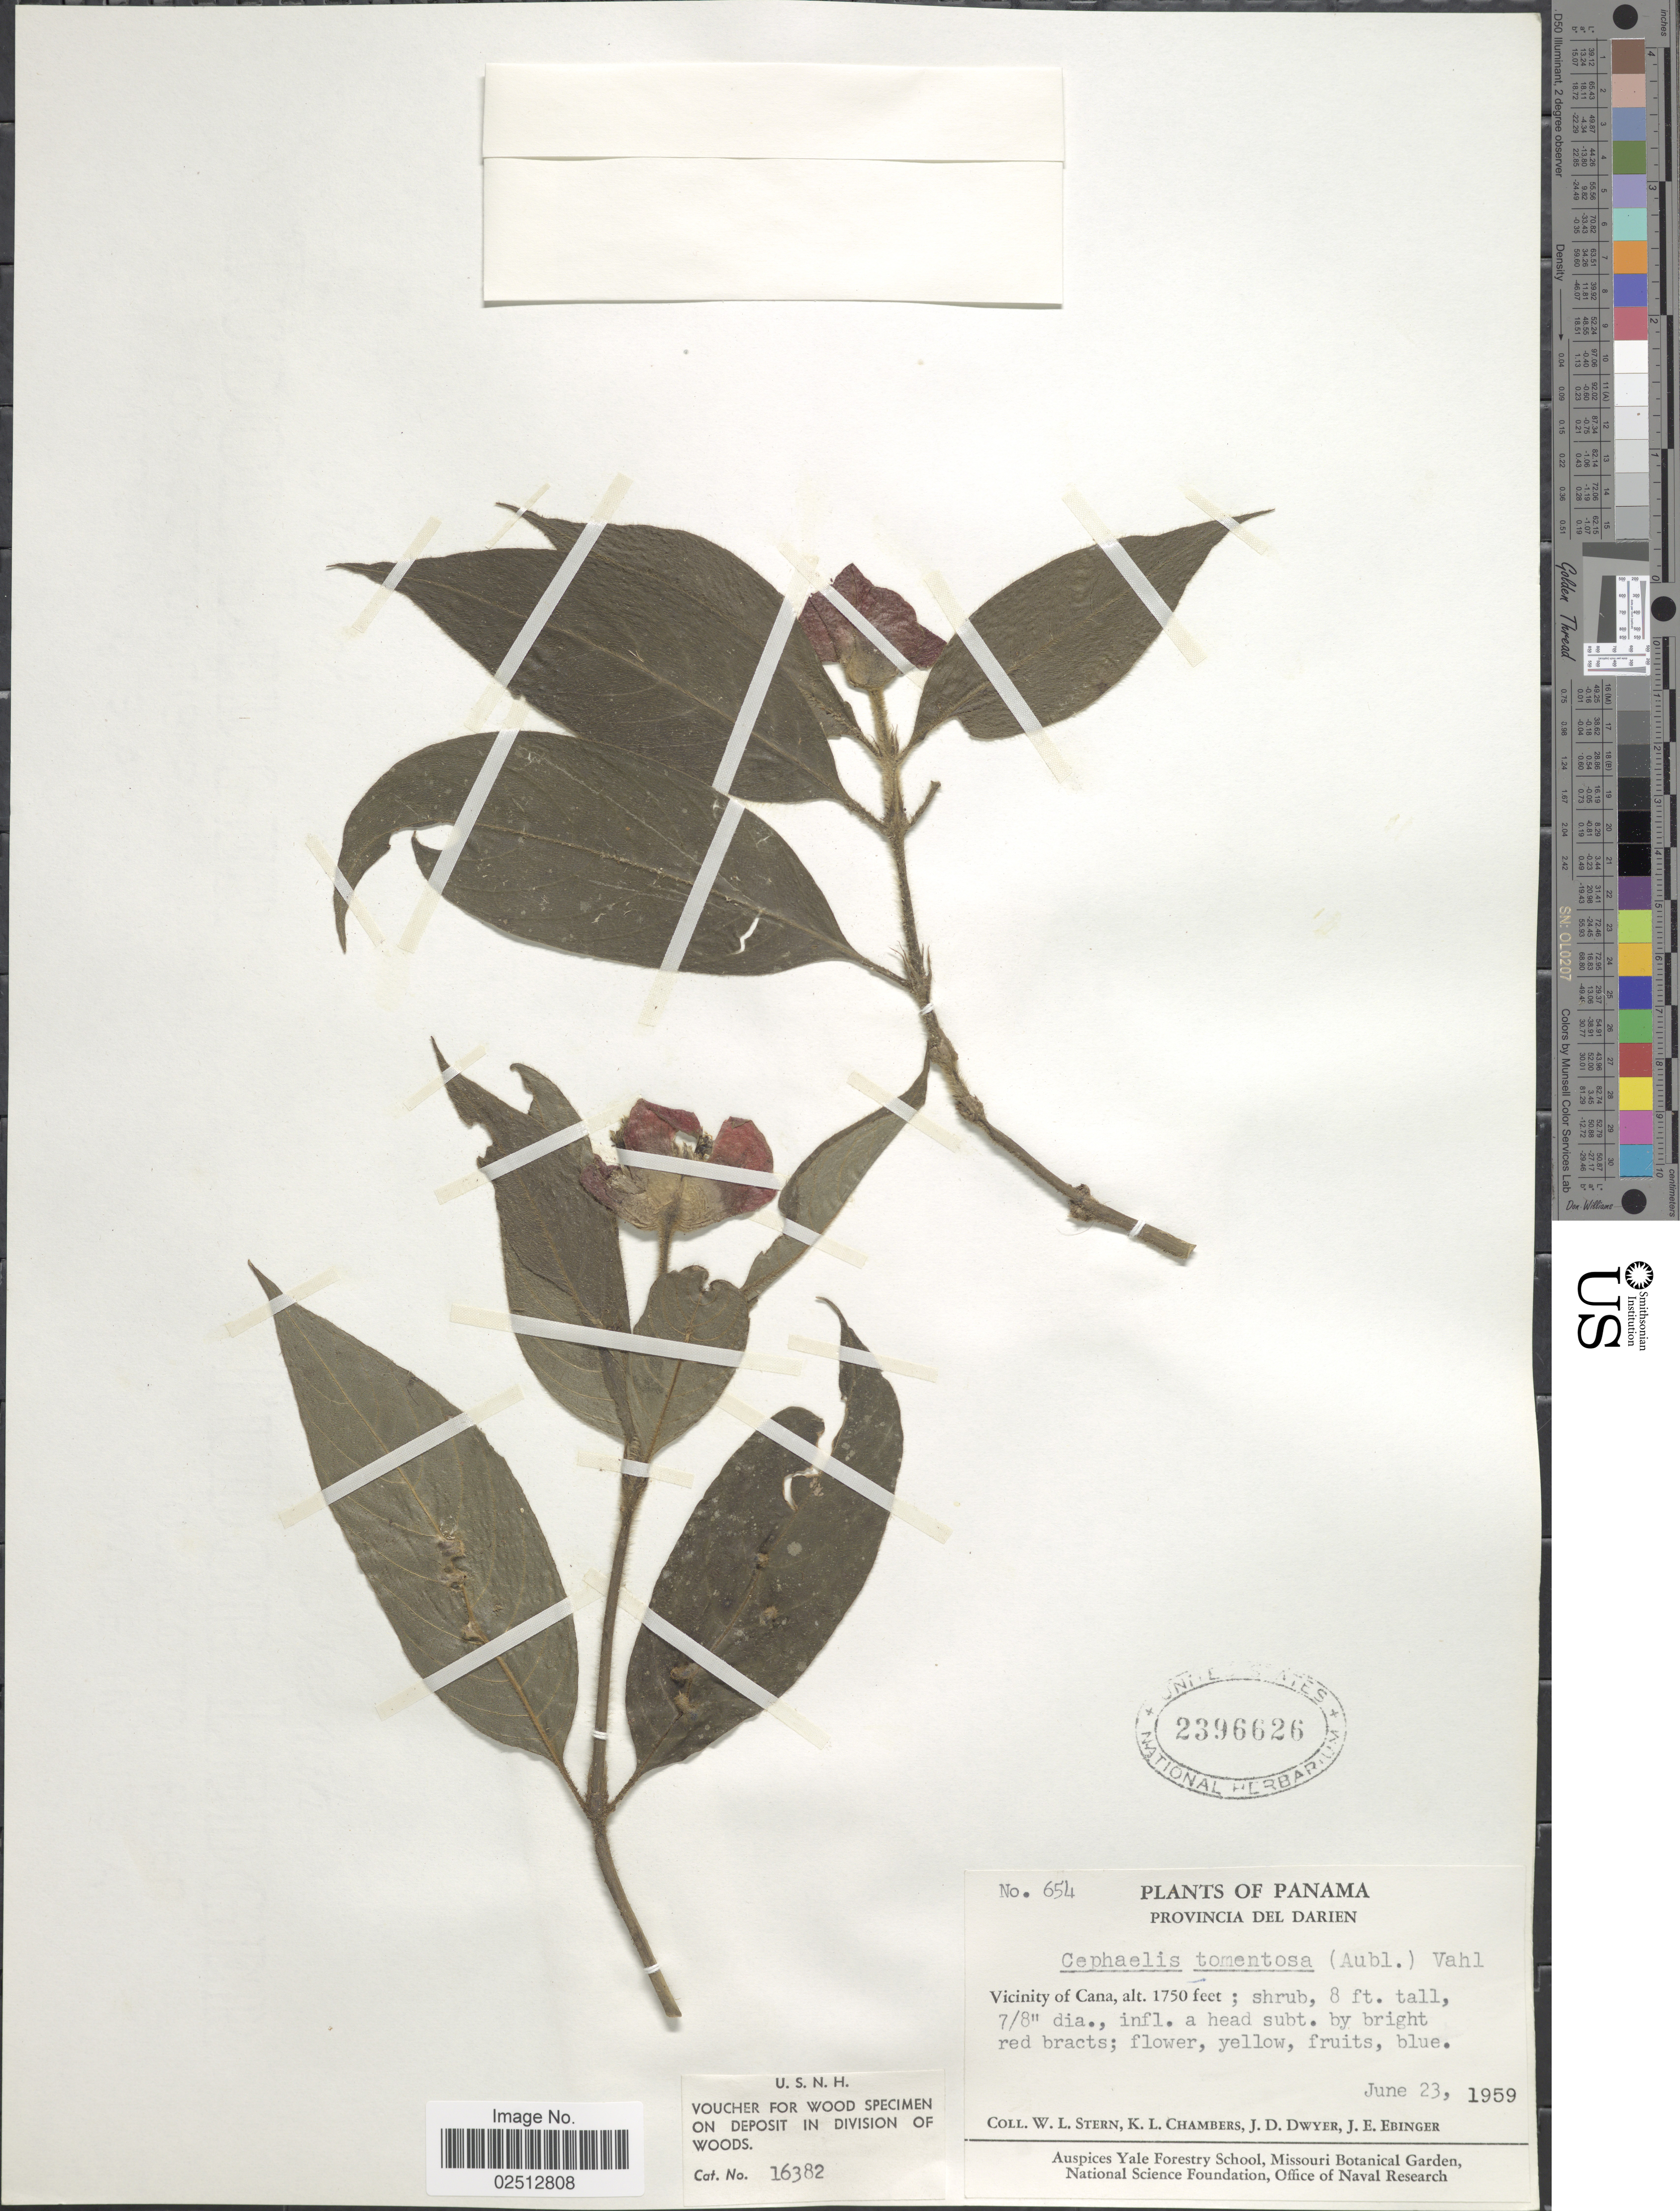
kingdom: Plantae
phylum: Tracheophyta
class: Magnoliopsida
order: Gentianales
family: Rubiaceae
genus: Psychotria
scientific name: Psychotria poeppigiana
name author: Müll. Arg.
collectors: W. L. Stern, K. Chambers, J. D. Dwyer & J. Ebinger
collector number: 654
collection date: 1959-06-23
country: Panama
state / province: Darién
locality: Provincia Del Darien. Vicinity of Cana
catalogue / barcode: US 2396626